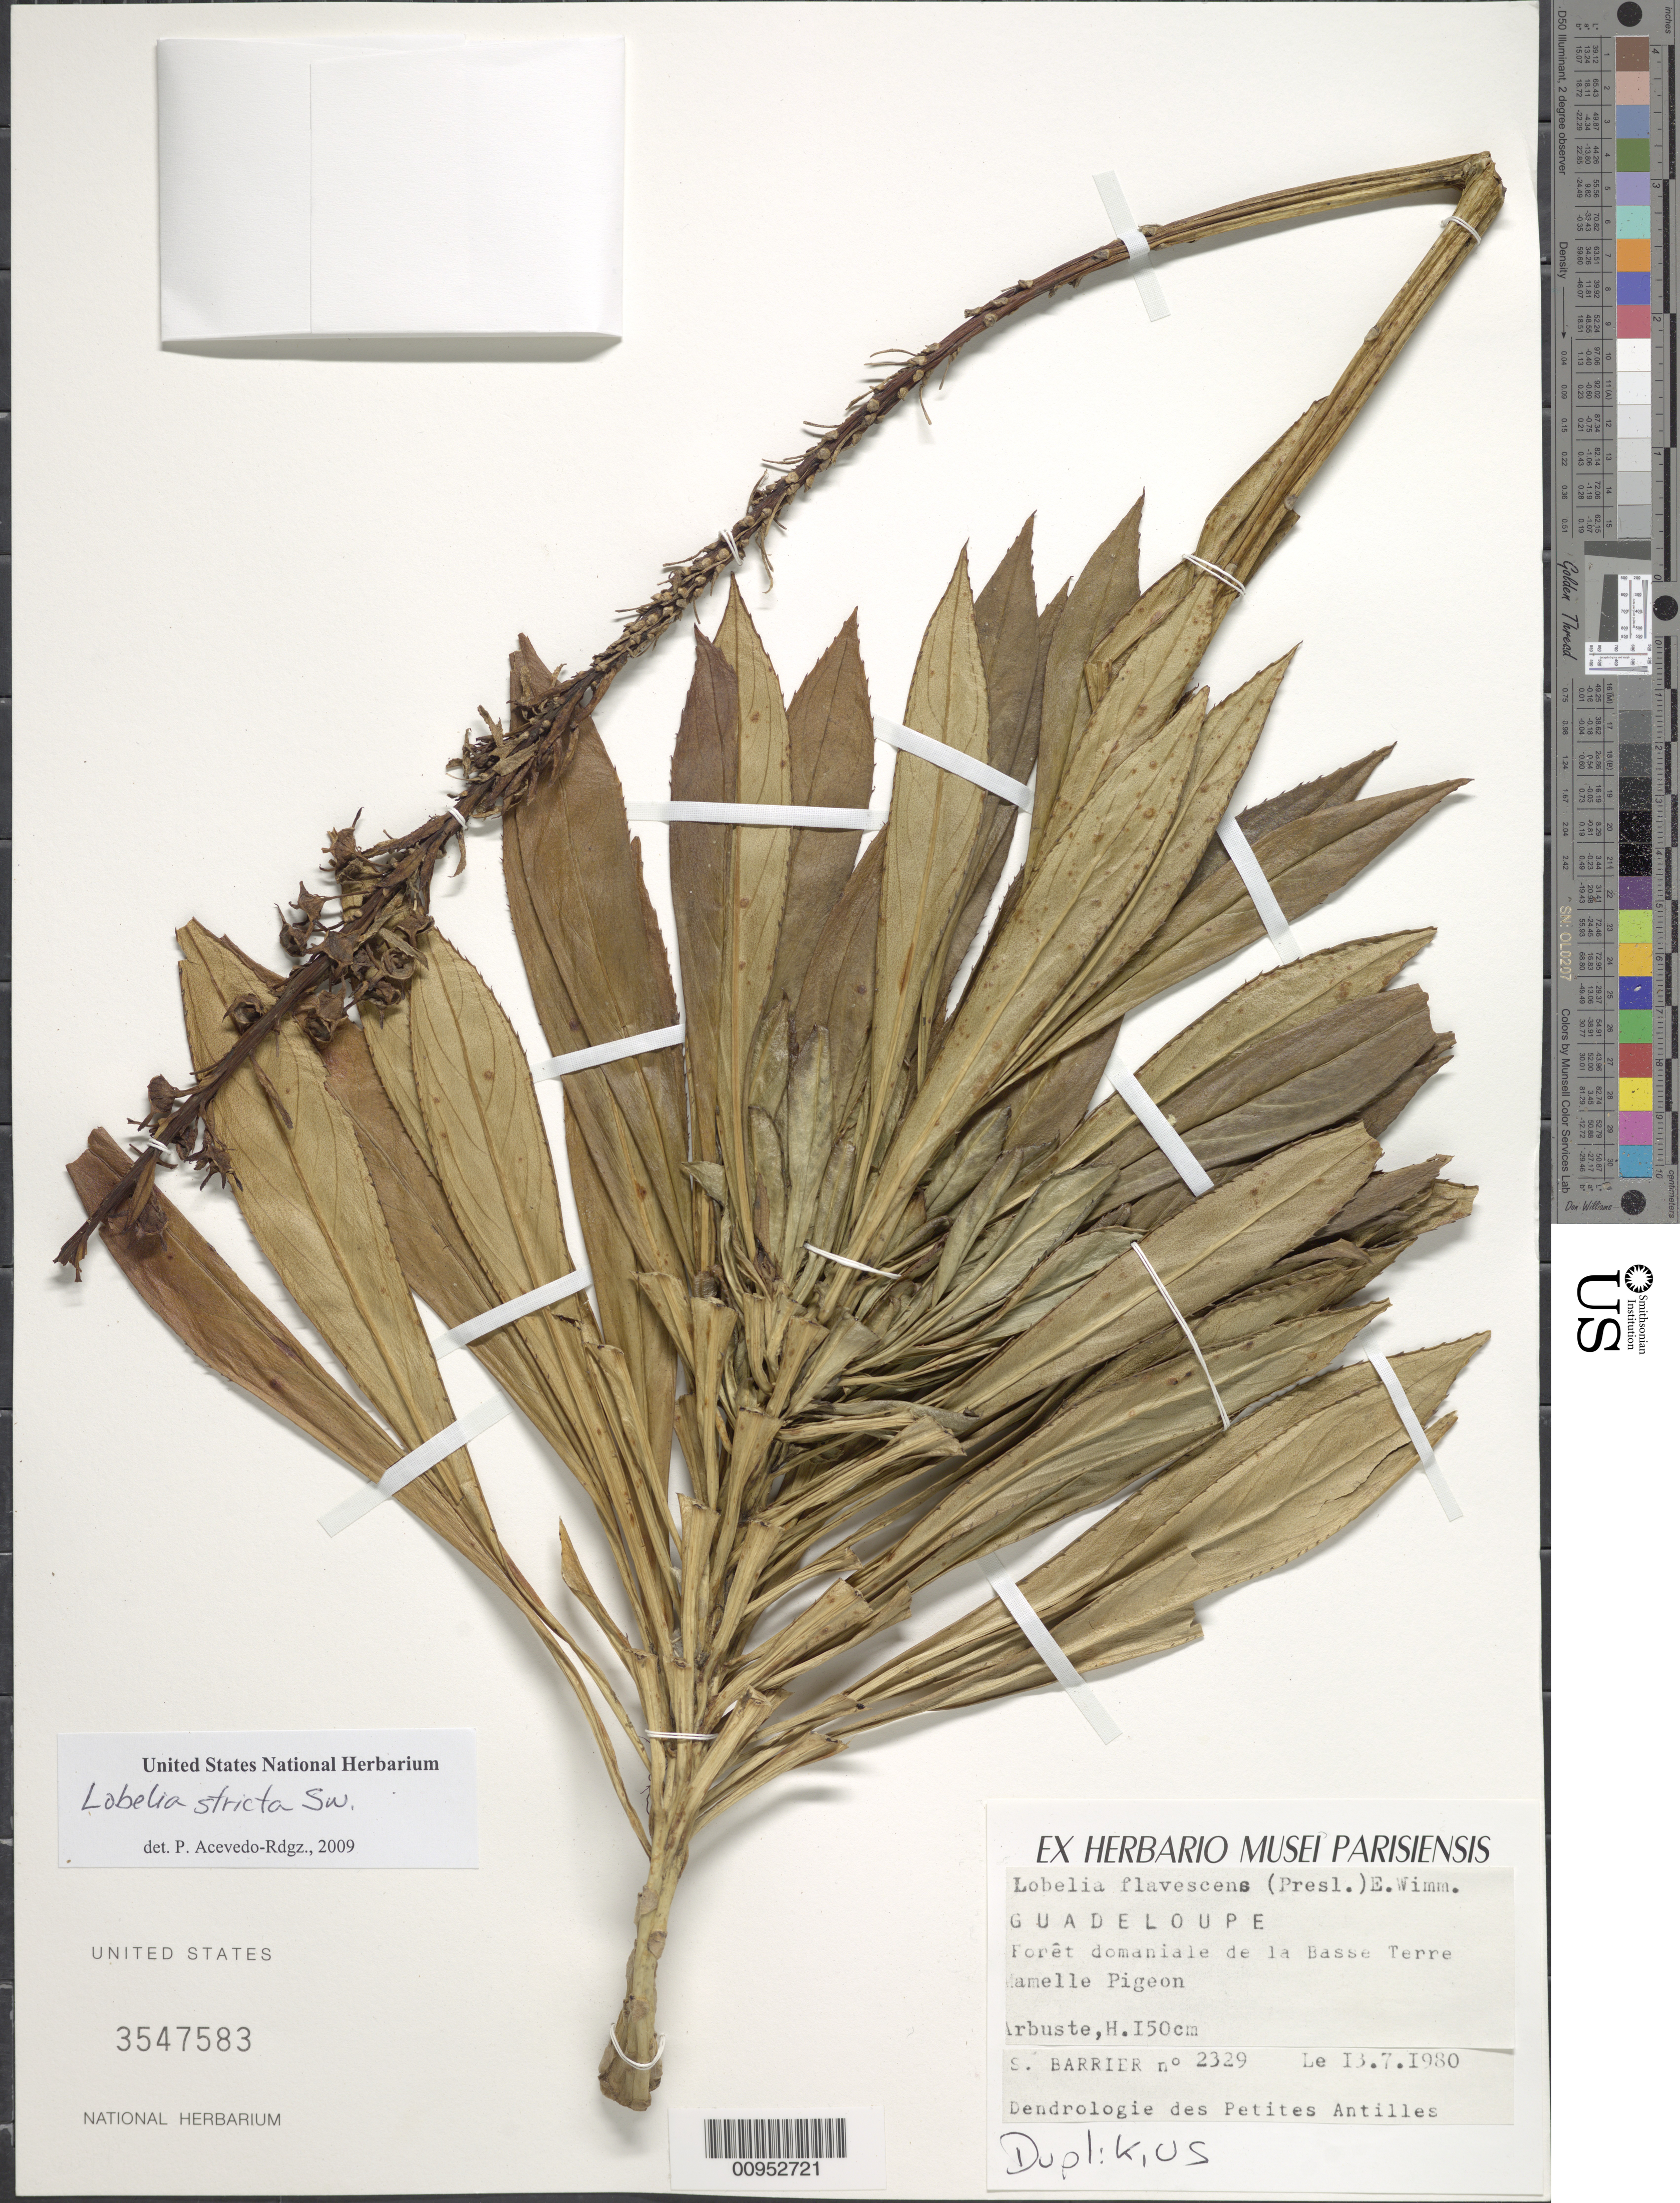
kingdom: Plantae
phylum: Tracheophyta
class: Magnoliopsida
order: Asterales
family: Campanulaceae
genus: Lobelia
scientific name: Lobelia stricta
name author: Sw.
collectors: S. Barrier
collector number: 2329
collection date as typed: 13 Jul 1980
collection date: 1980-07-13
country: Guadeloupe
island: Basse Terre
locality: La Basse Terre, Hamelle Pigeon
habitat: Forêt dominale de la Basse Terre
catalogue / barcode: US 3547583